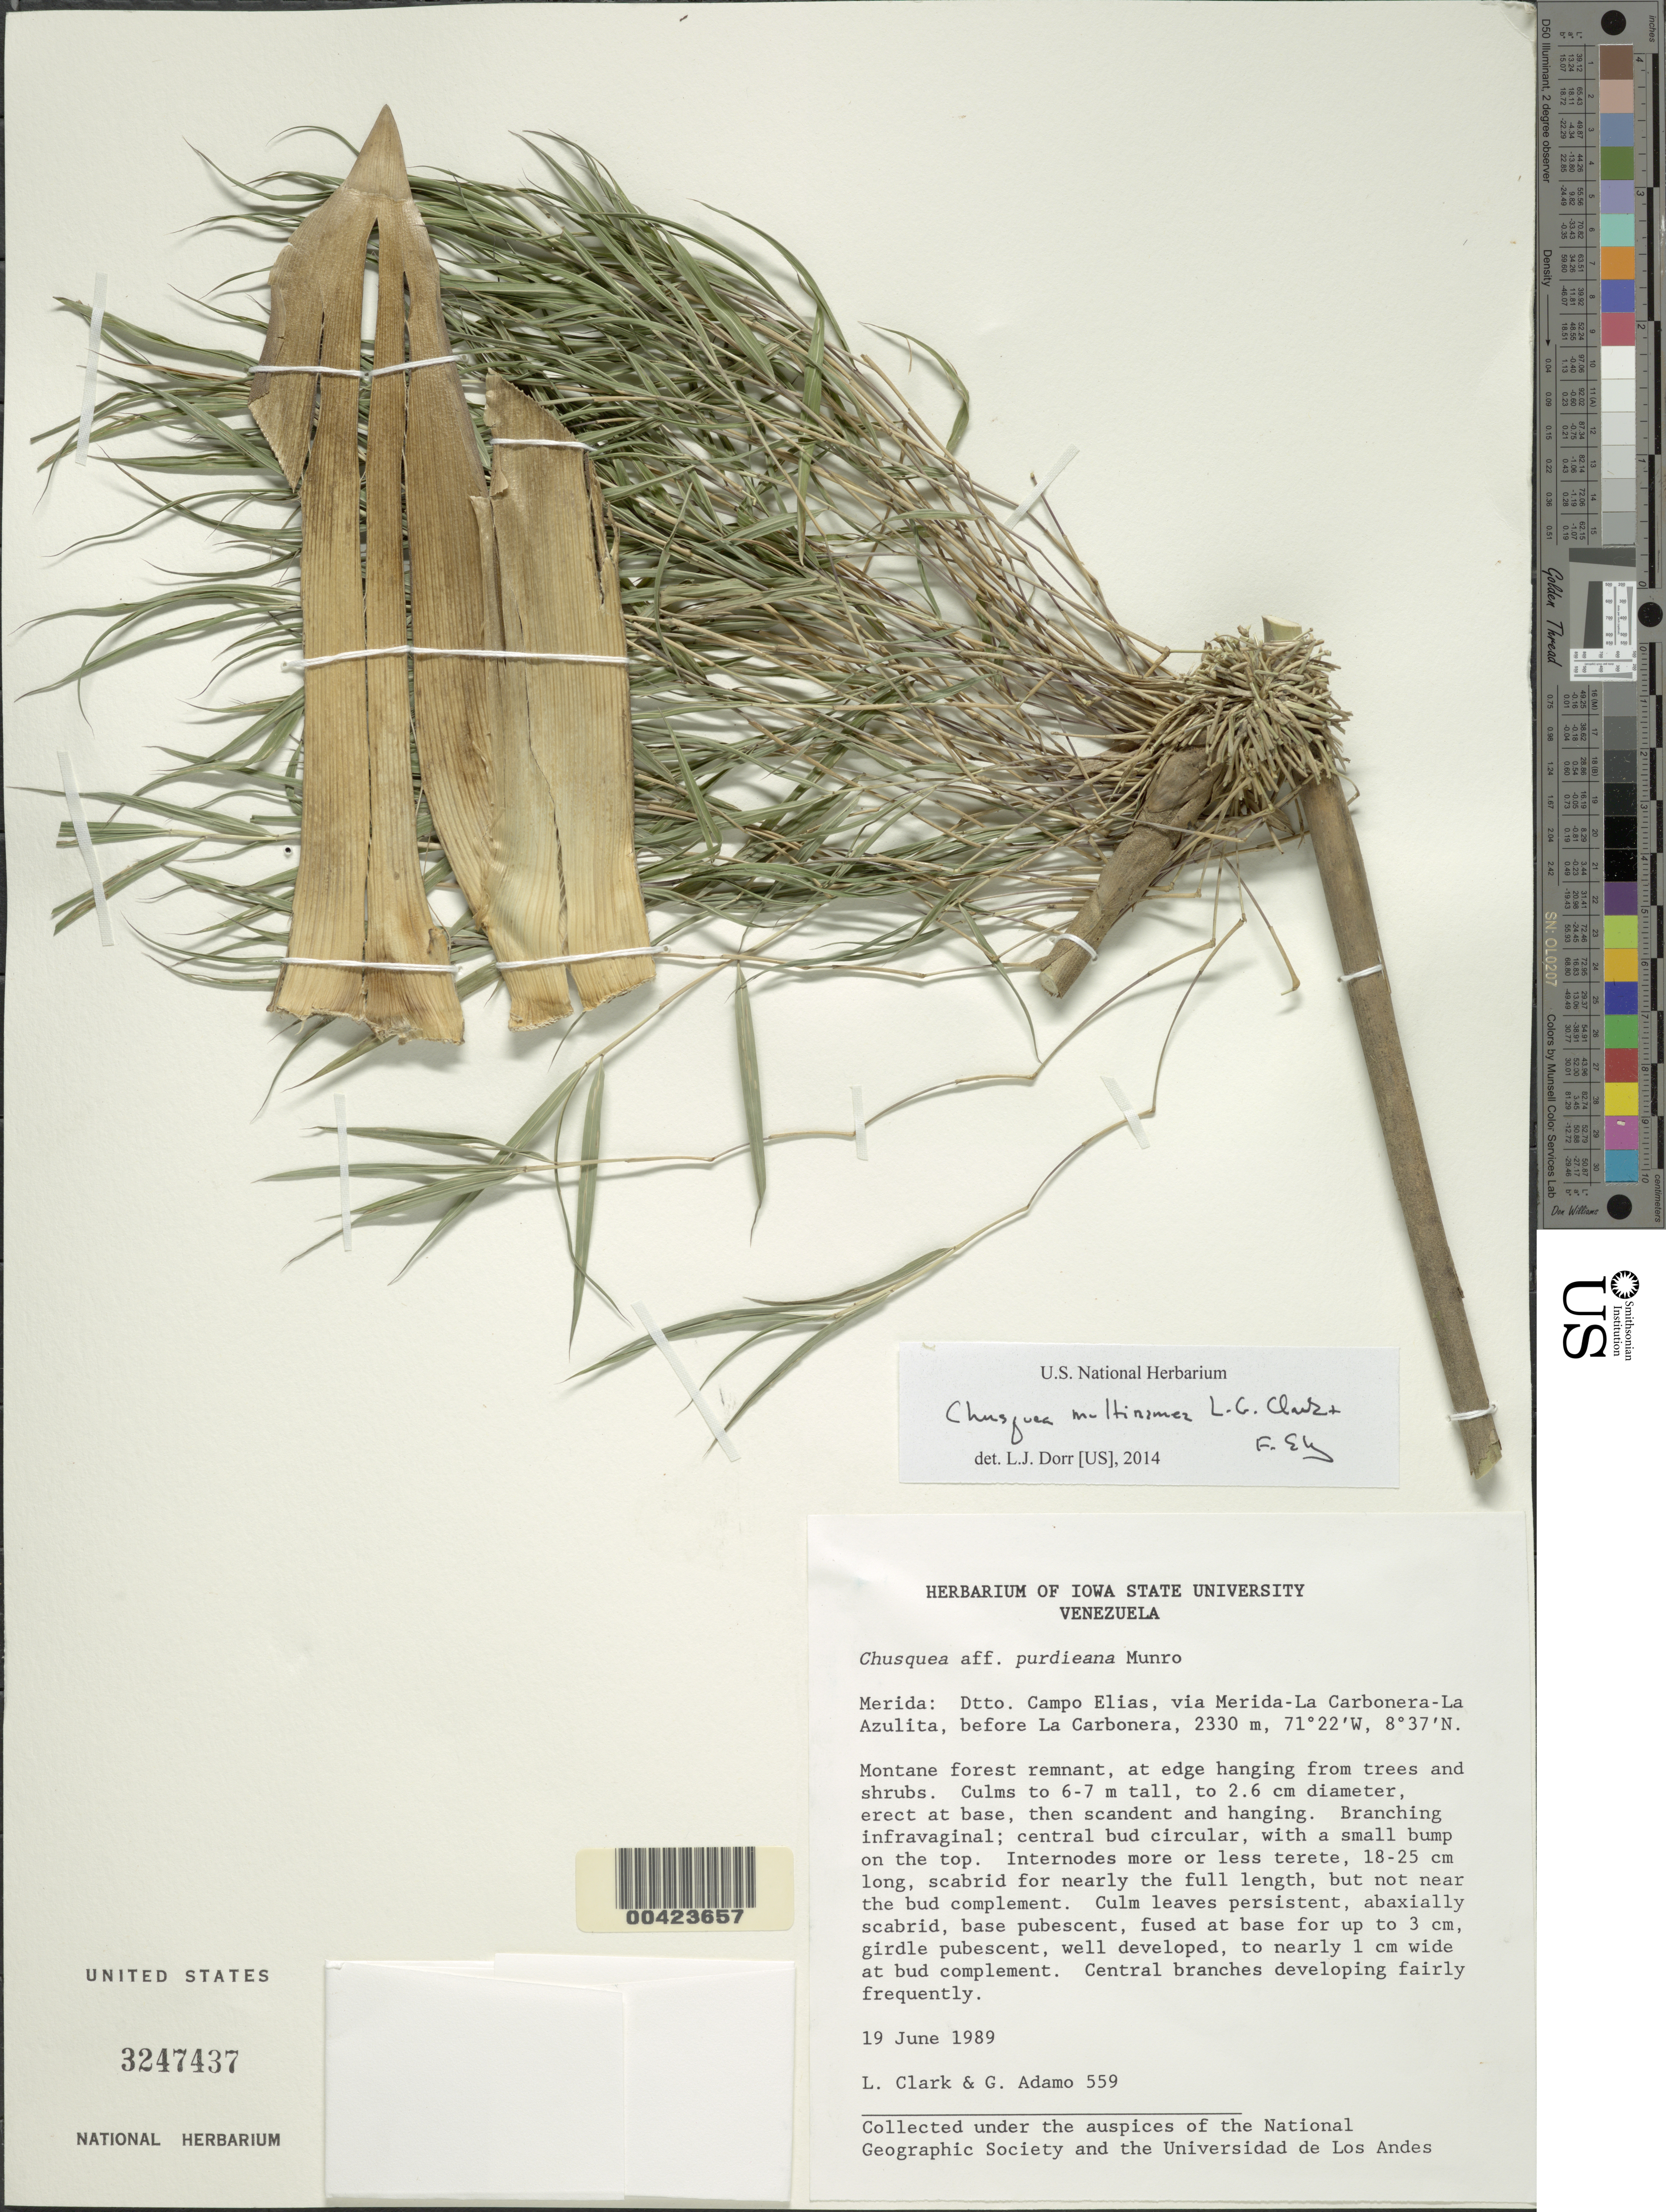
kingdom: Plantae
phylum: Tracheophyta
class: Liliopsida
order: Poales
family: Poaceae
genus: Chusquea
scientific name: Chusquea multiramea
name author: L.G. Clark & Ely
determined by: Dorr, L. J., (BOT), Smithsonian Institution - National Museum of Natural History (UNITED STATES)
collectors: L. G. Clark & G. Adamo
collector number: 559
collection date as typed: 19 Jun 1989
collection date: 1989-06-19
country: Venezuela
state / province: Mérida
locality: Before la carbonera; via merida - la carbonera - la azulita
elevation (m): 2330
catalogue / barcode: US 3247437